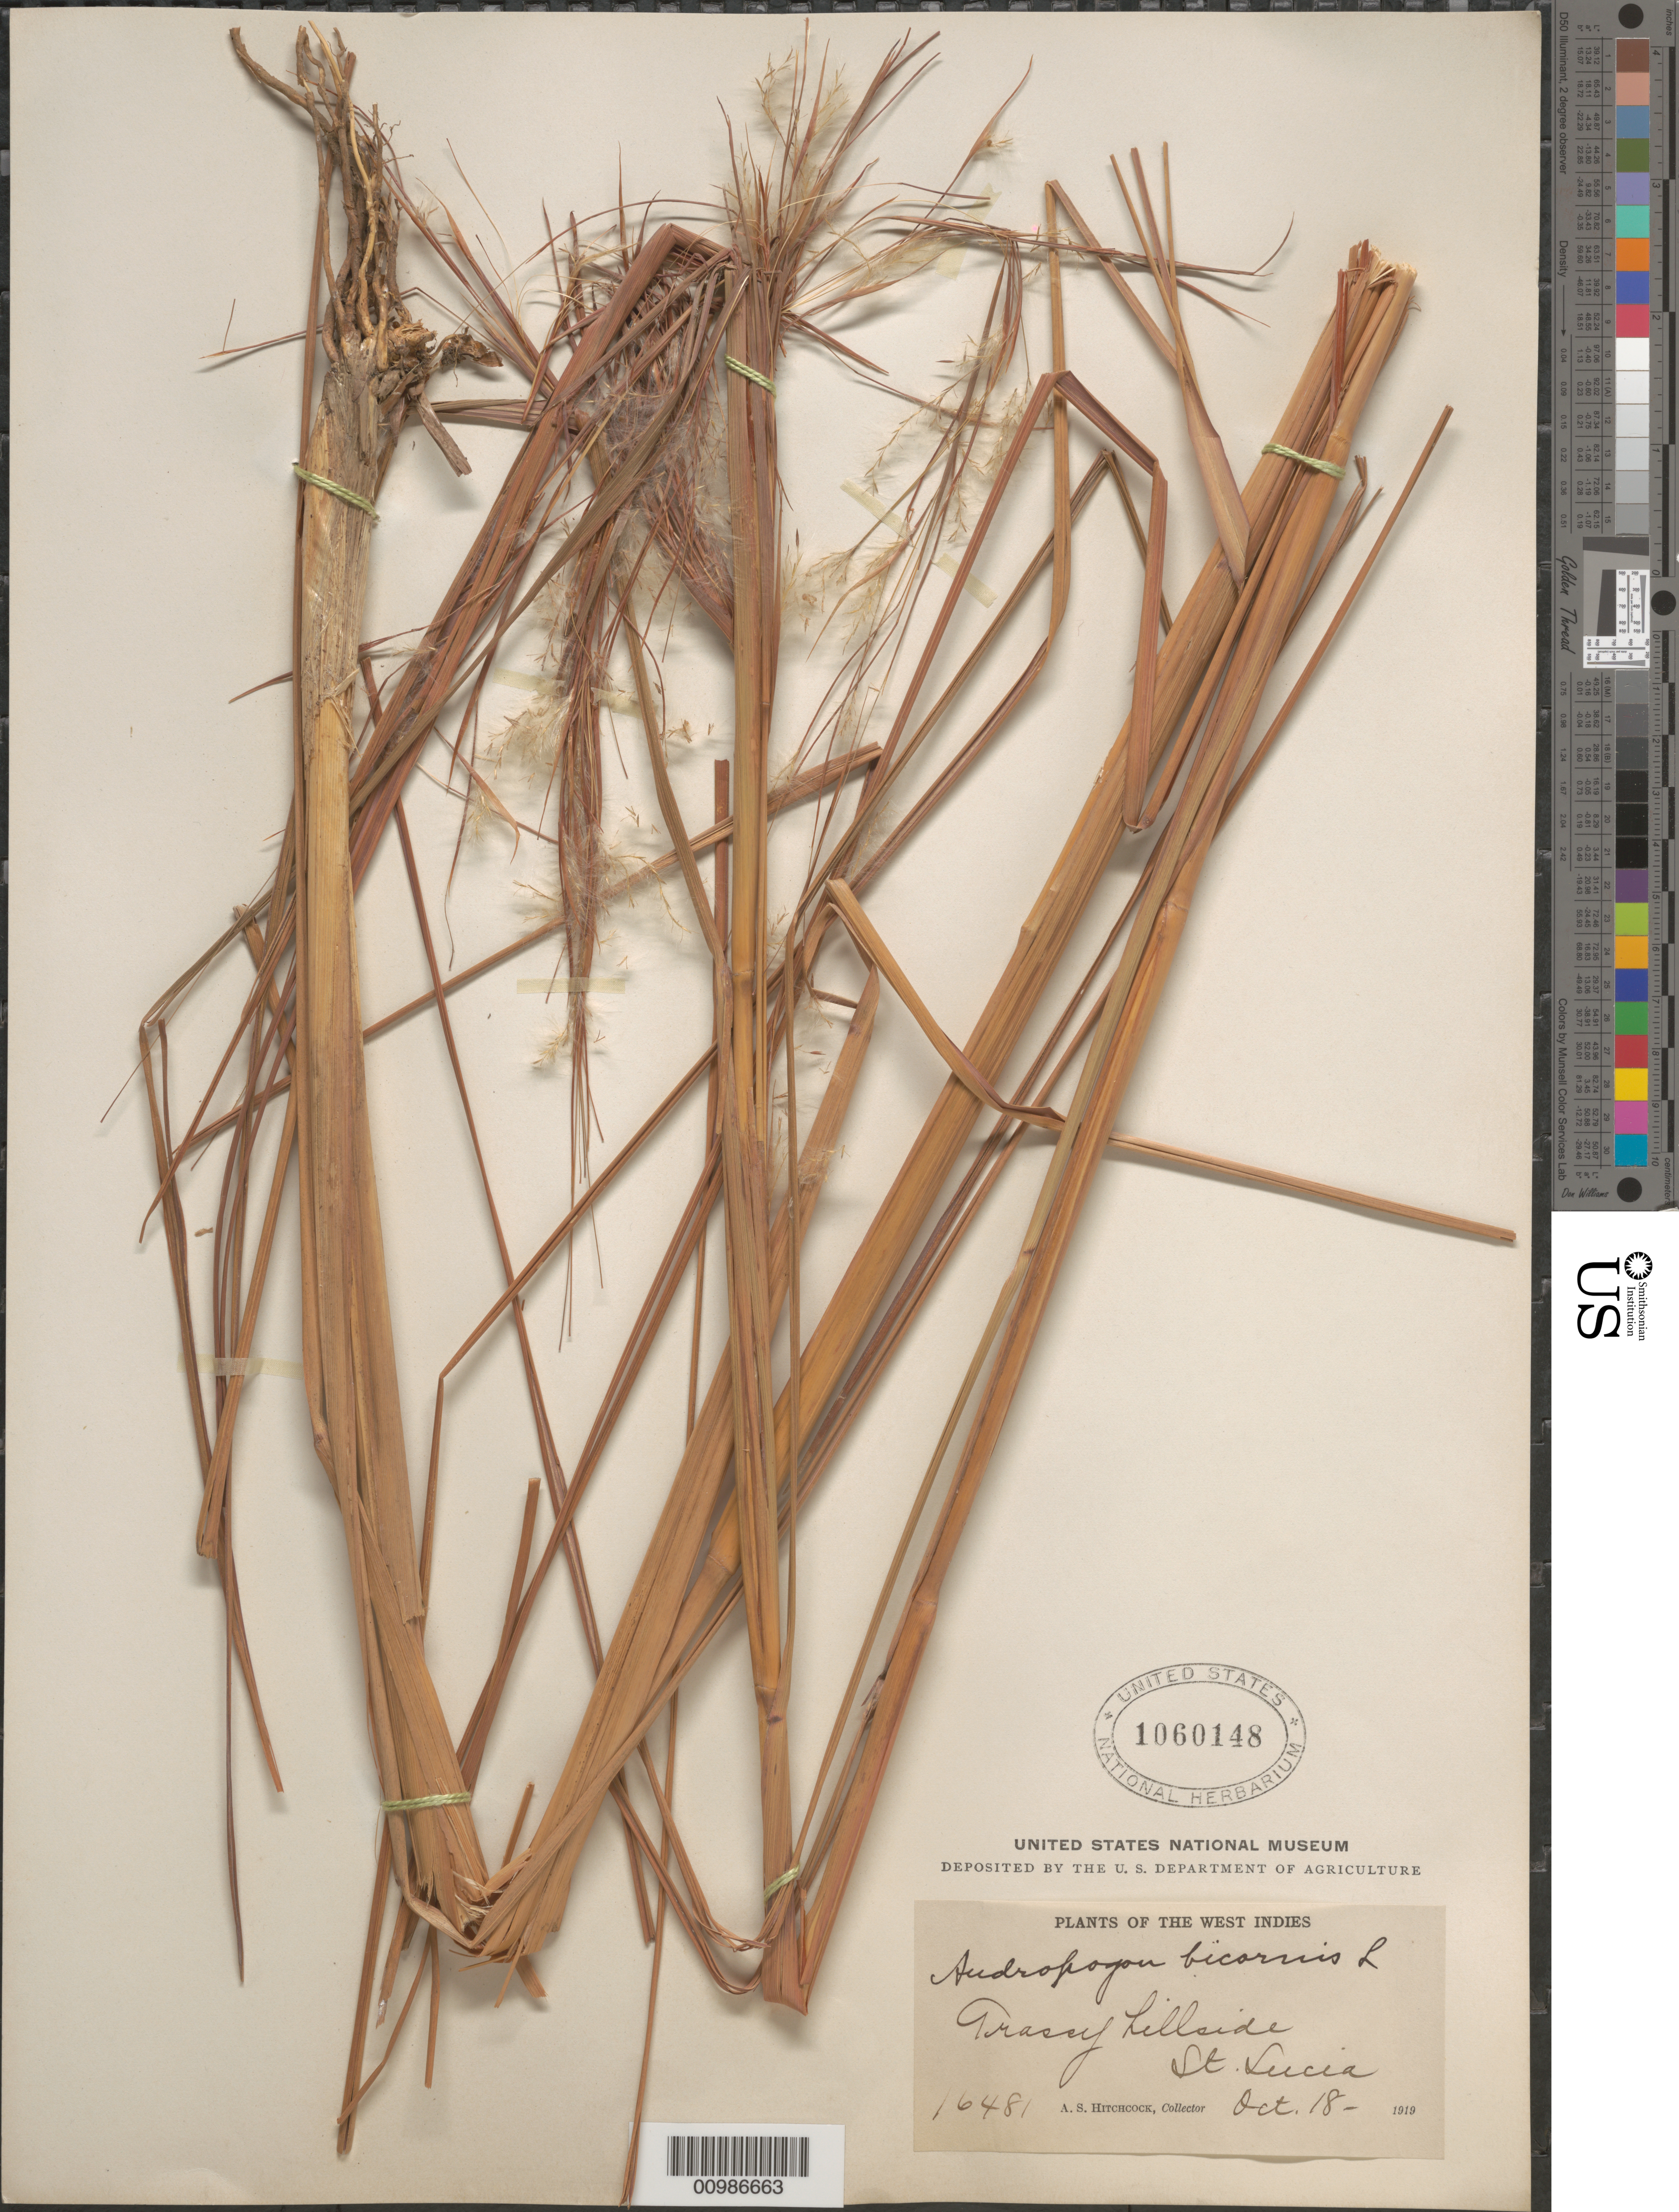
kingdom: Plantae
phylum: Tracheophyta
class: Liliopsida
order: Poales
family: Poaceae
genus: Andropogon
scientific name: Andropogon bicornis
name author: L.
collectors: A. S. Hitchcock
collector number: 16481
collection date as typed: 18 Oct 1919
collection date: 1919-10-18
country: St. Lucia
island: St. Lucia I.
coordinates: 0 N, 0 E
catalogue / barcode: US 1060148